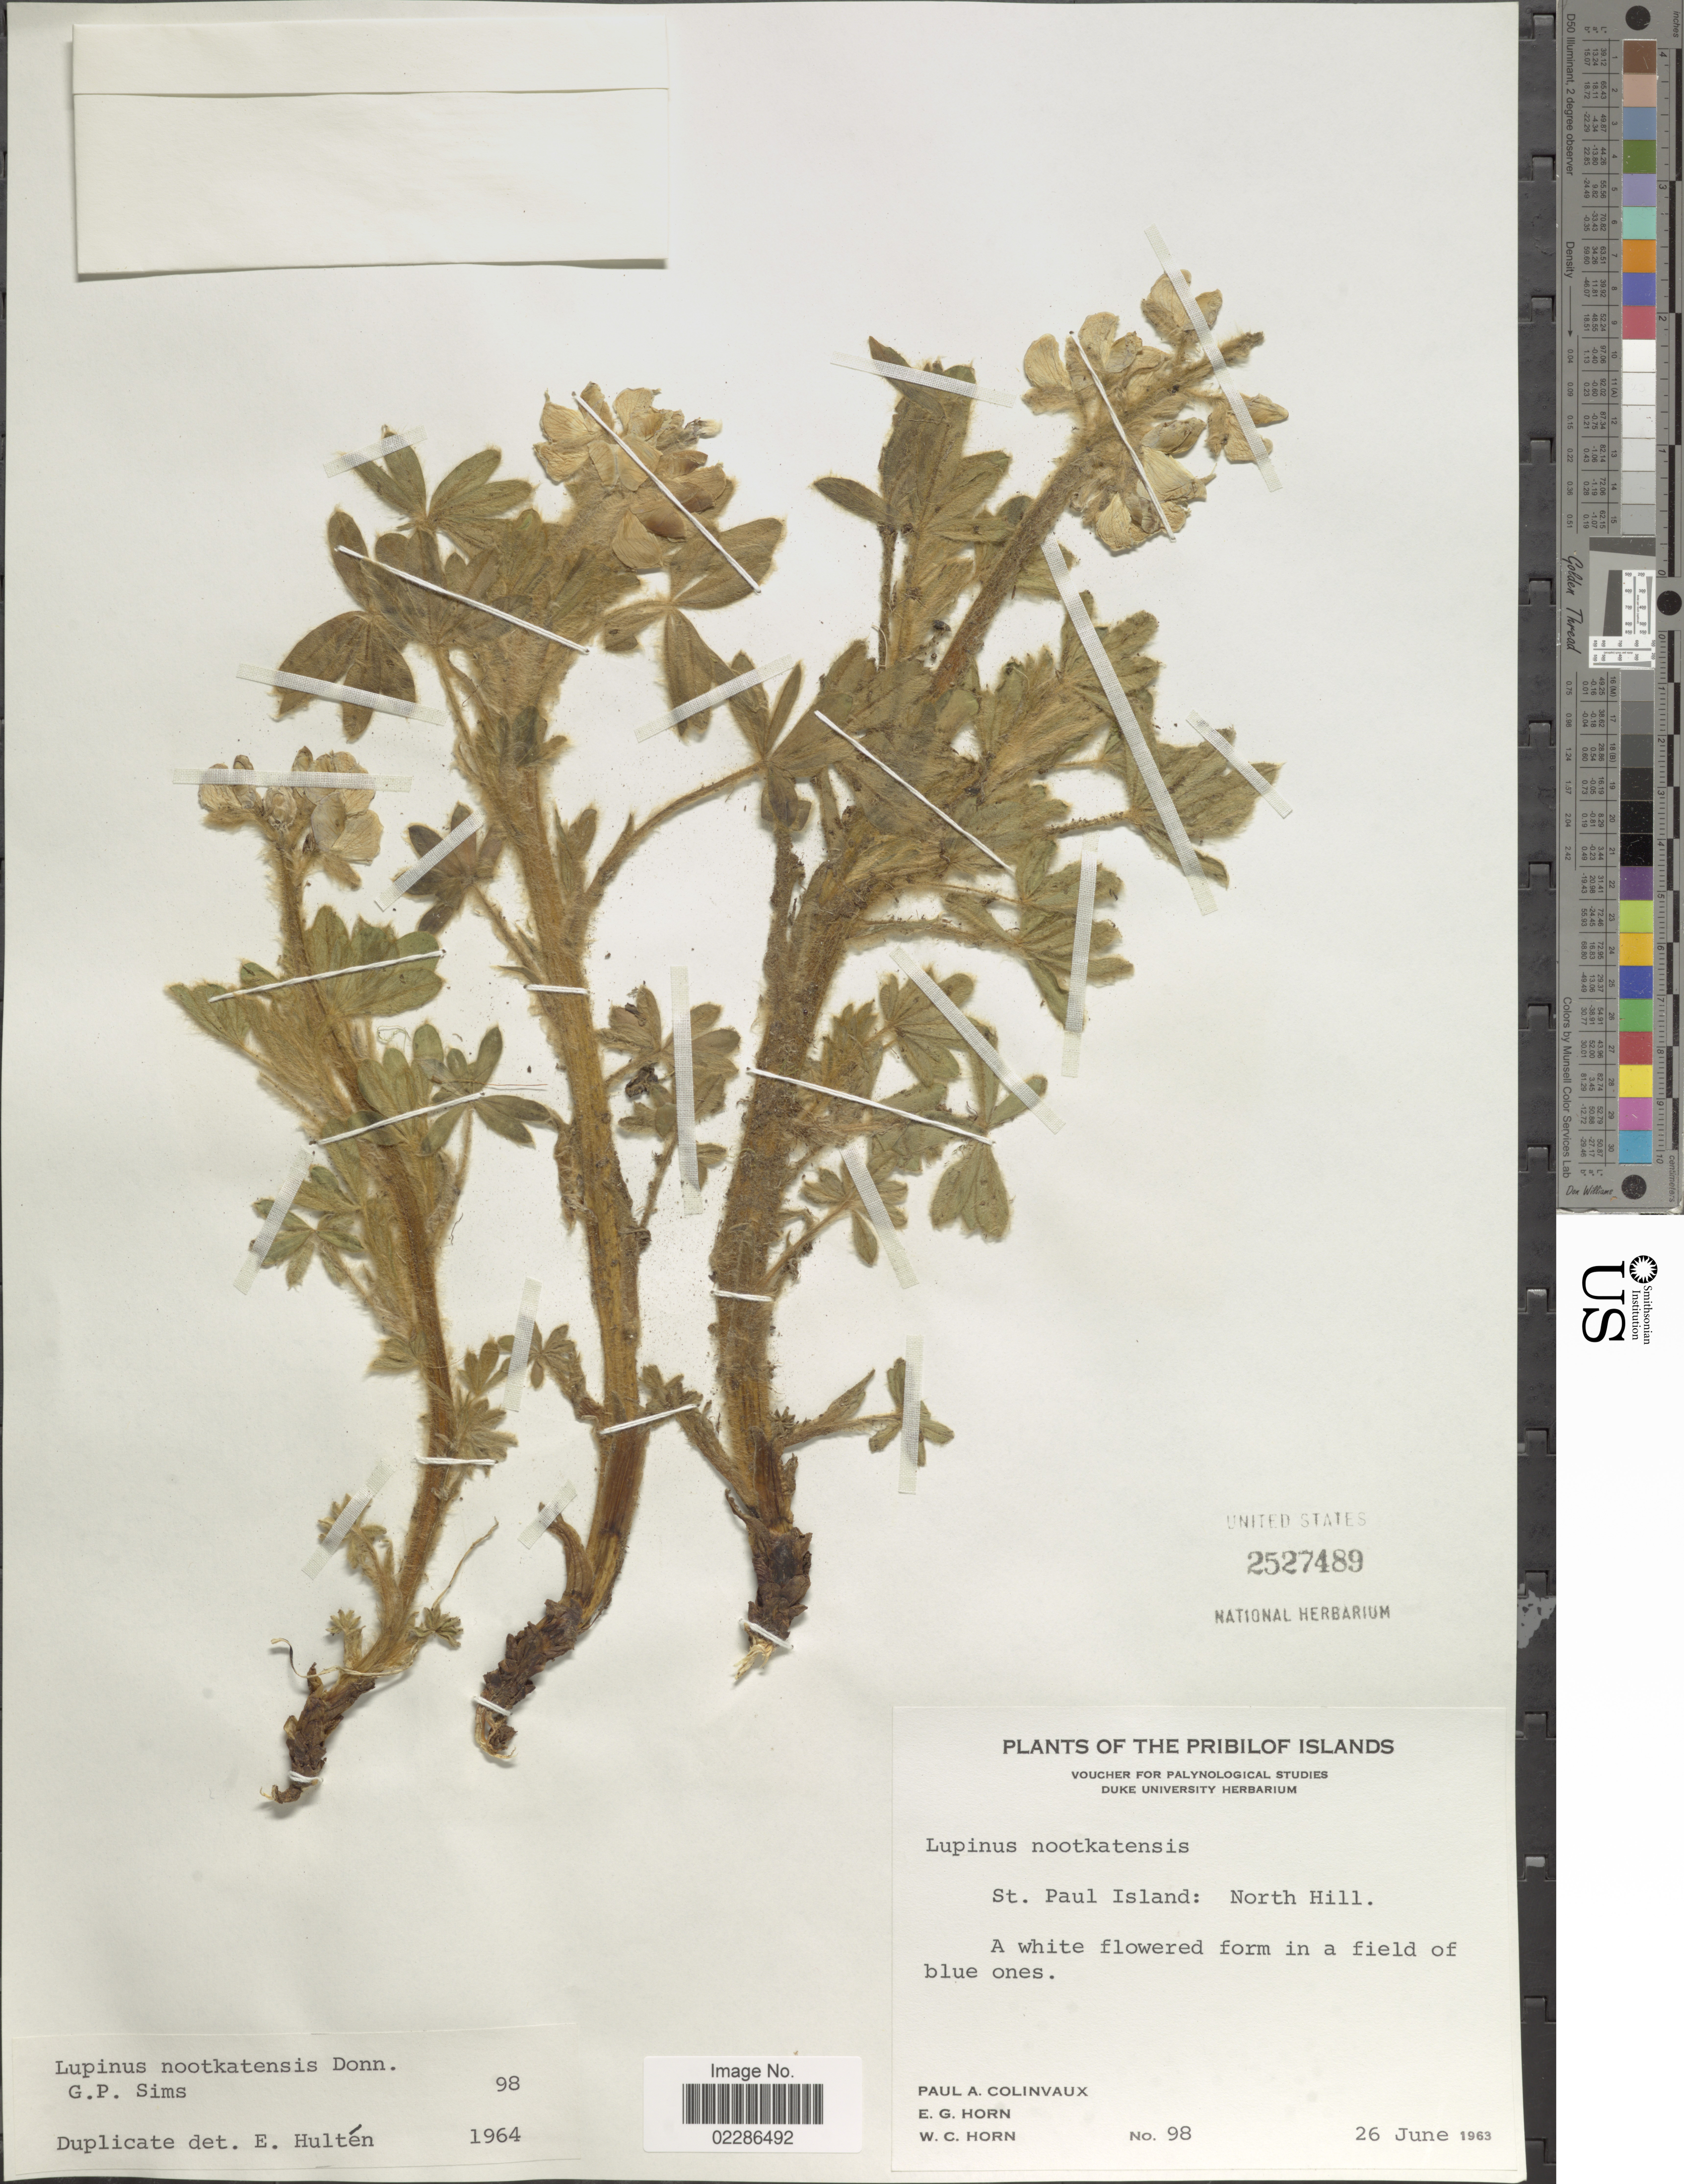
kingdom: Plantae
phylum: Tracheophyta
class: Magnoliopsida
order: Fabales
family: Fabaceae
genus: Lupinus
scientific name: Lupinus nootkatensis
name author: Donn ex Sims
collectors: P. Colinvaux, E. Horn & W. Horn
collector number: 98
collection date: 1963-06-26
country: United States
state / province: Alaska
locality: The Pribilof Islands, St Paul Island: North Hill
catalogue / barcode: US 2527489